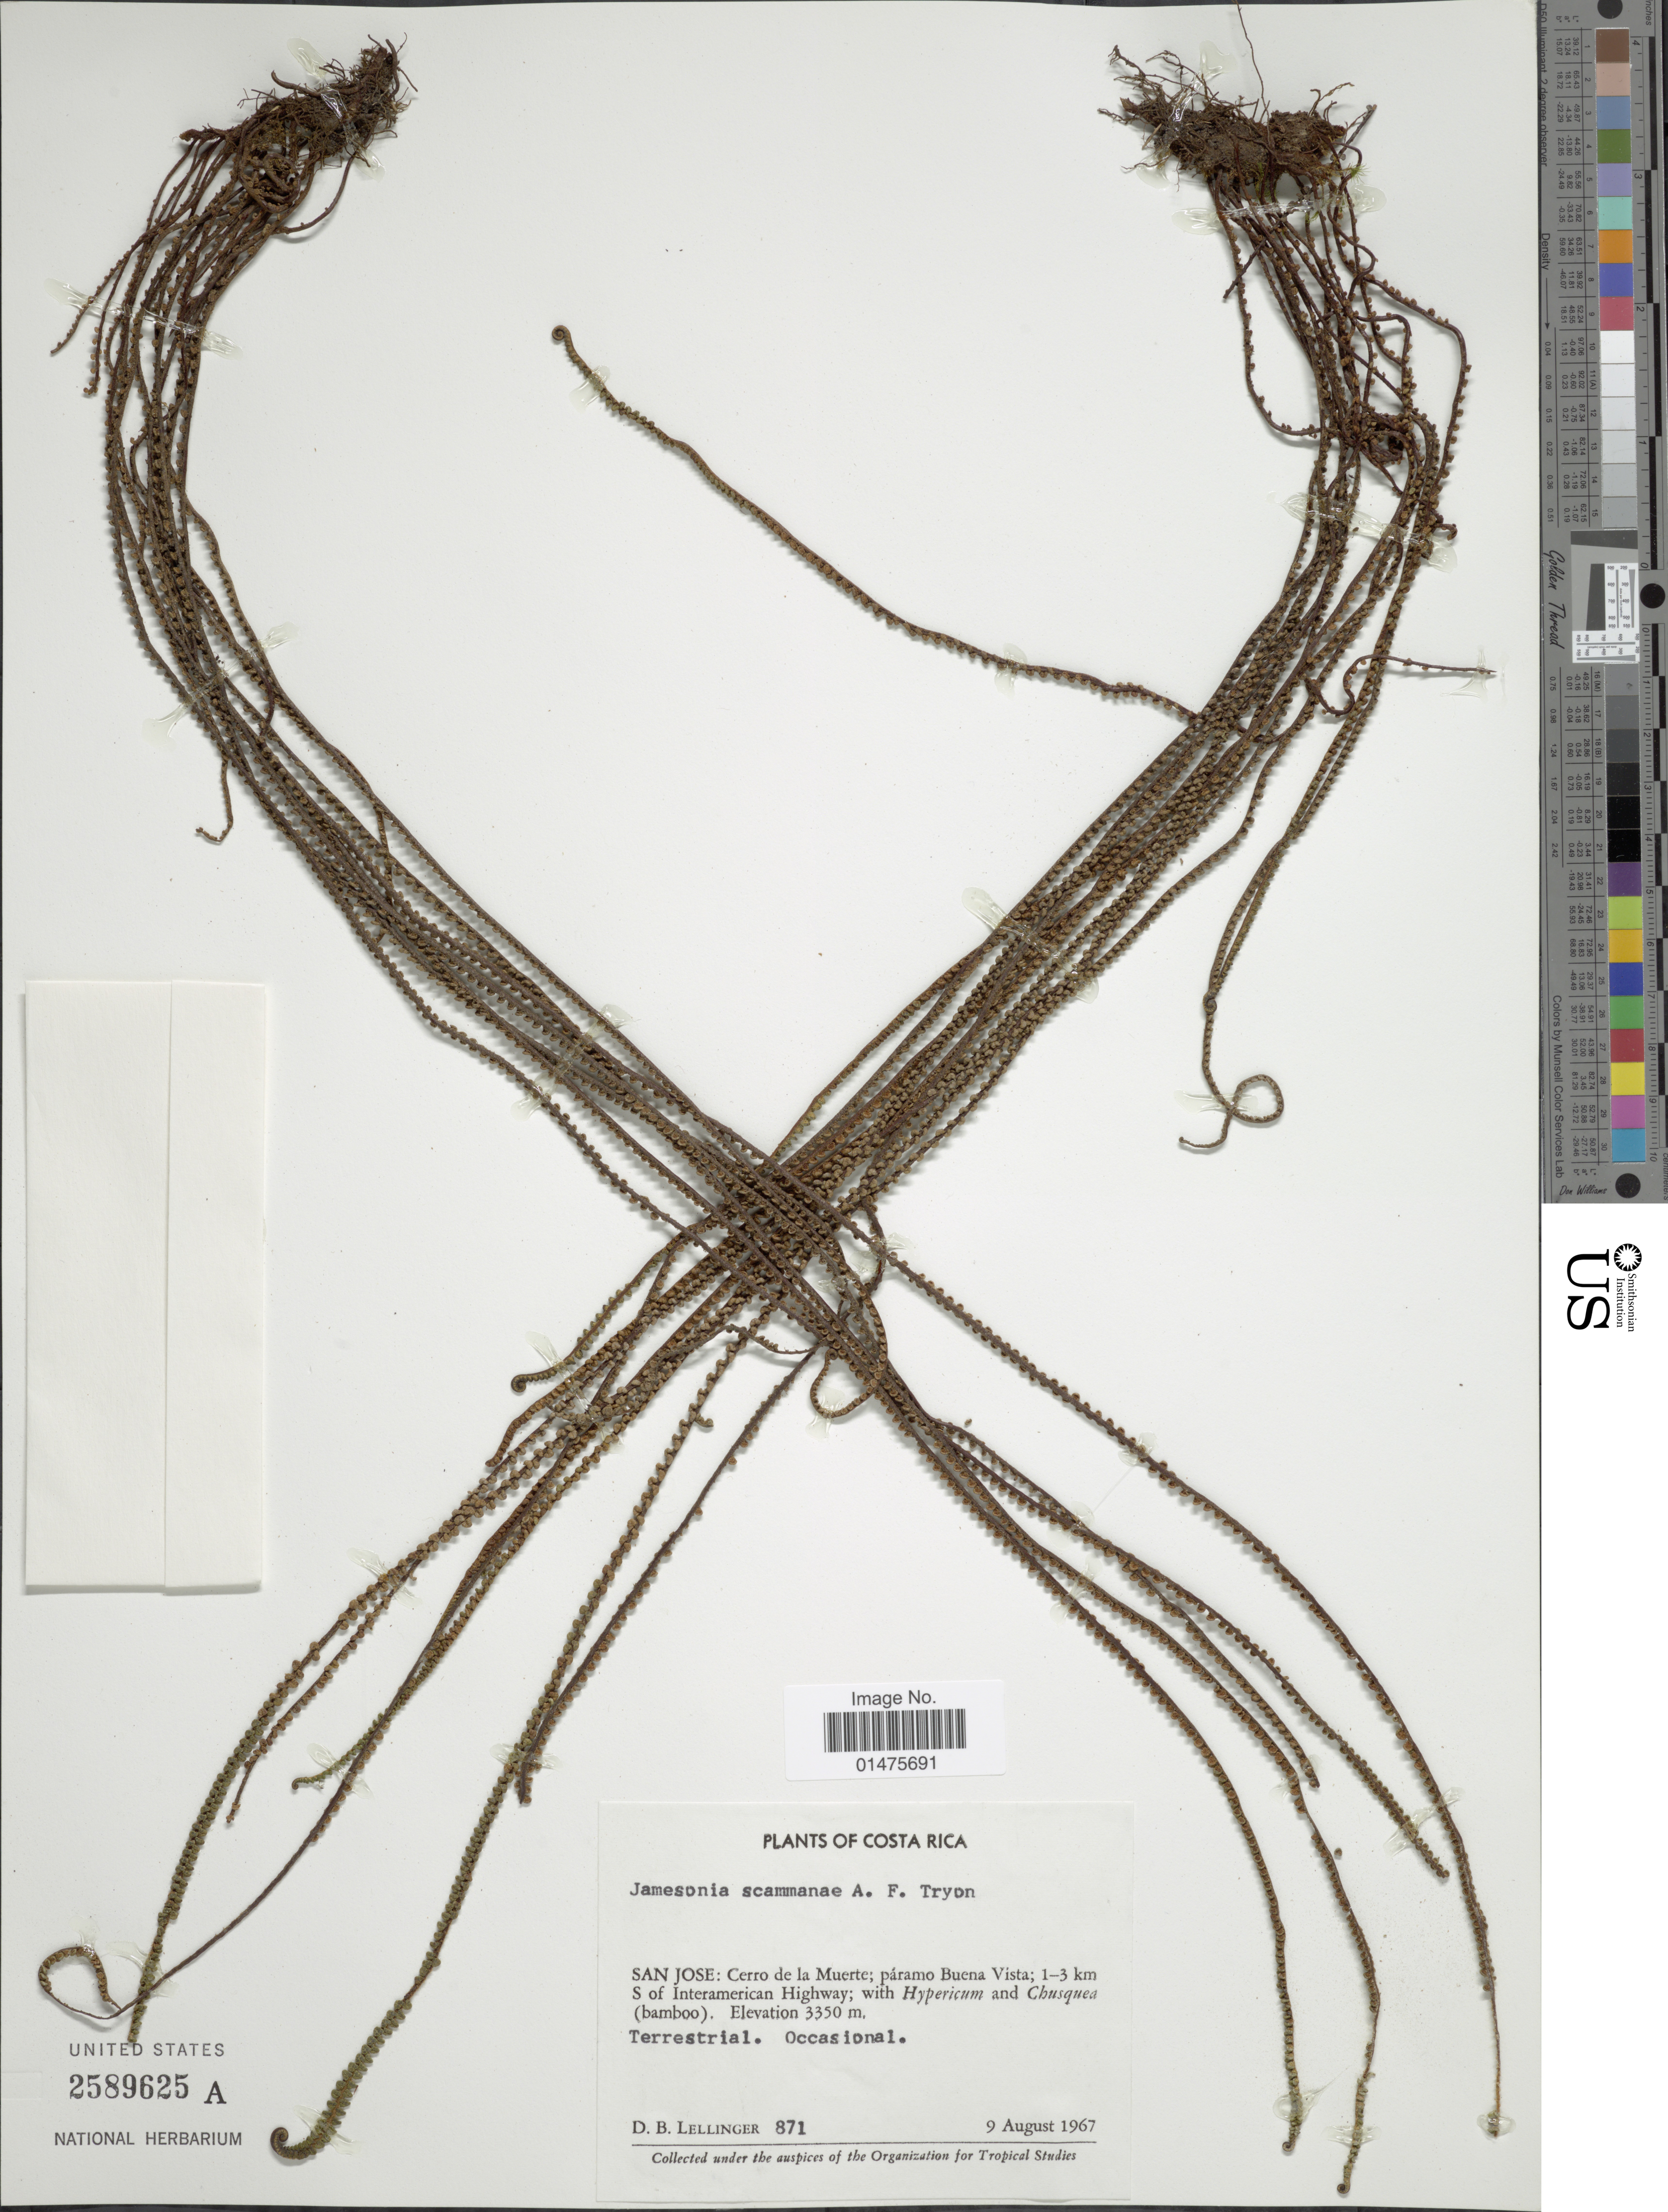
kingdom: Plantae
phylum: Tracheophyta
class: Polypodiopsida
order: Polypodiales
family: Pteridaceae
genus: Jamesonia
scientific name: Jamesonia scammanae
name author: A.F. Tryon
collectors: D. B. Lellinger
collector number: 871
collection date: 1967-08-09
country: Costa Rica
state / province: San José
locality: Cerro de la Muerte, páramo Buena Vista; 1-3 km S of Interamerican Highway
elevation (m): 3350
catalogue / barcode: US 2589625A